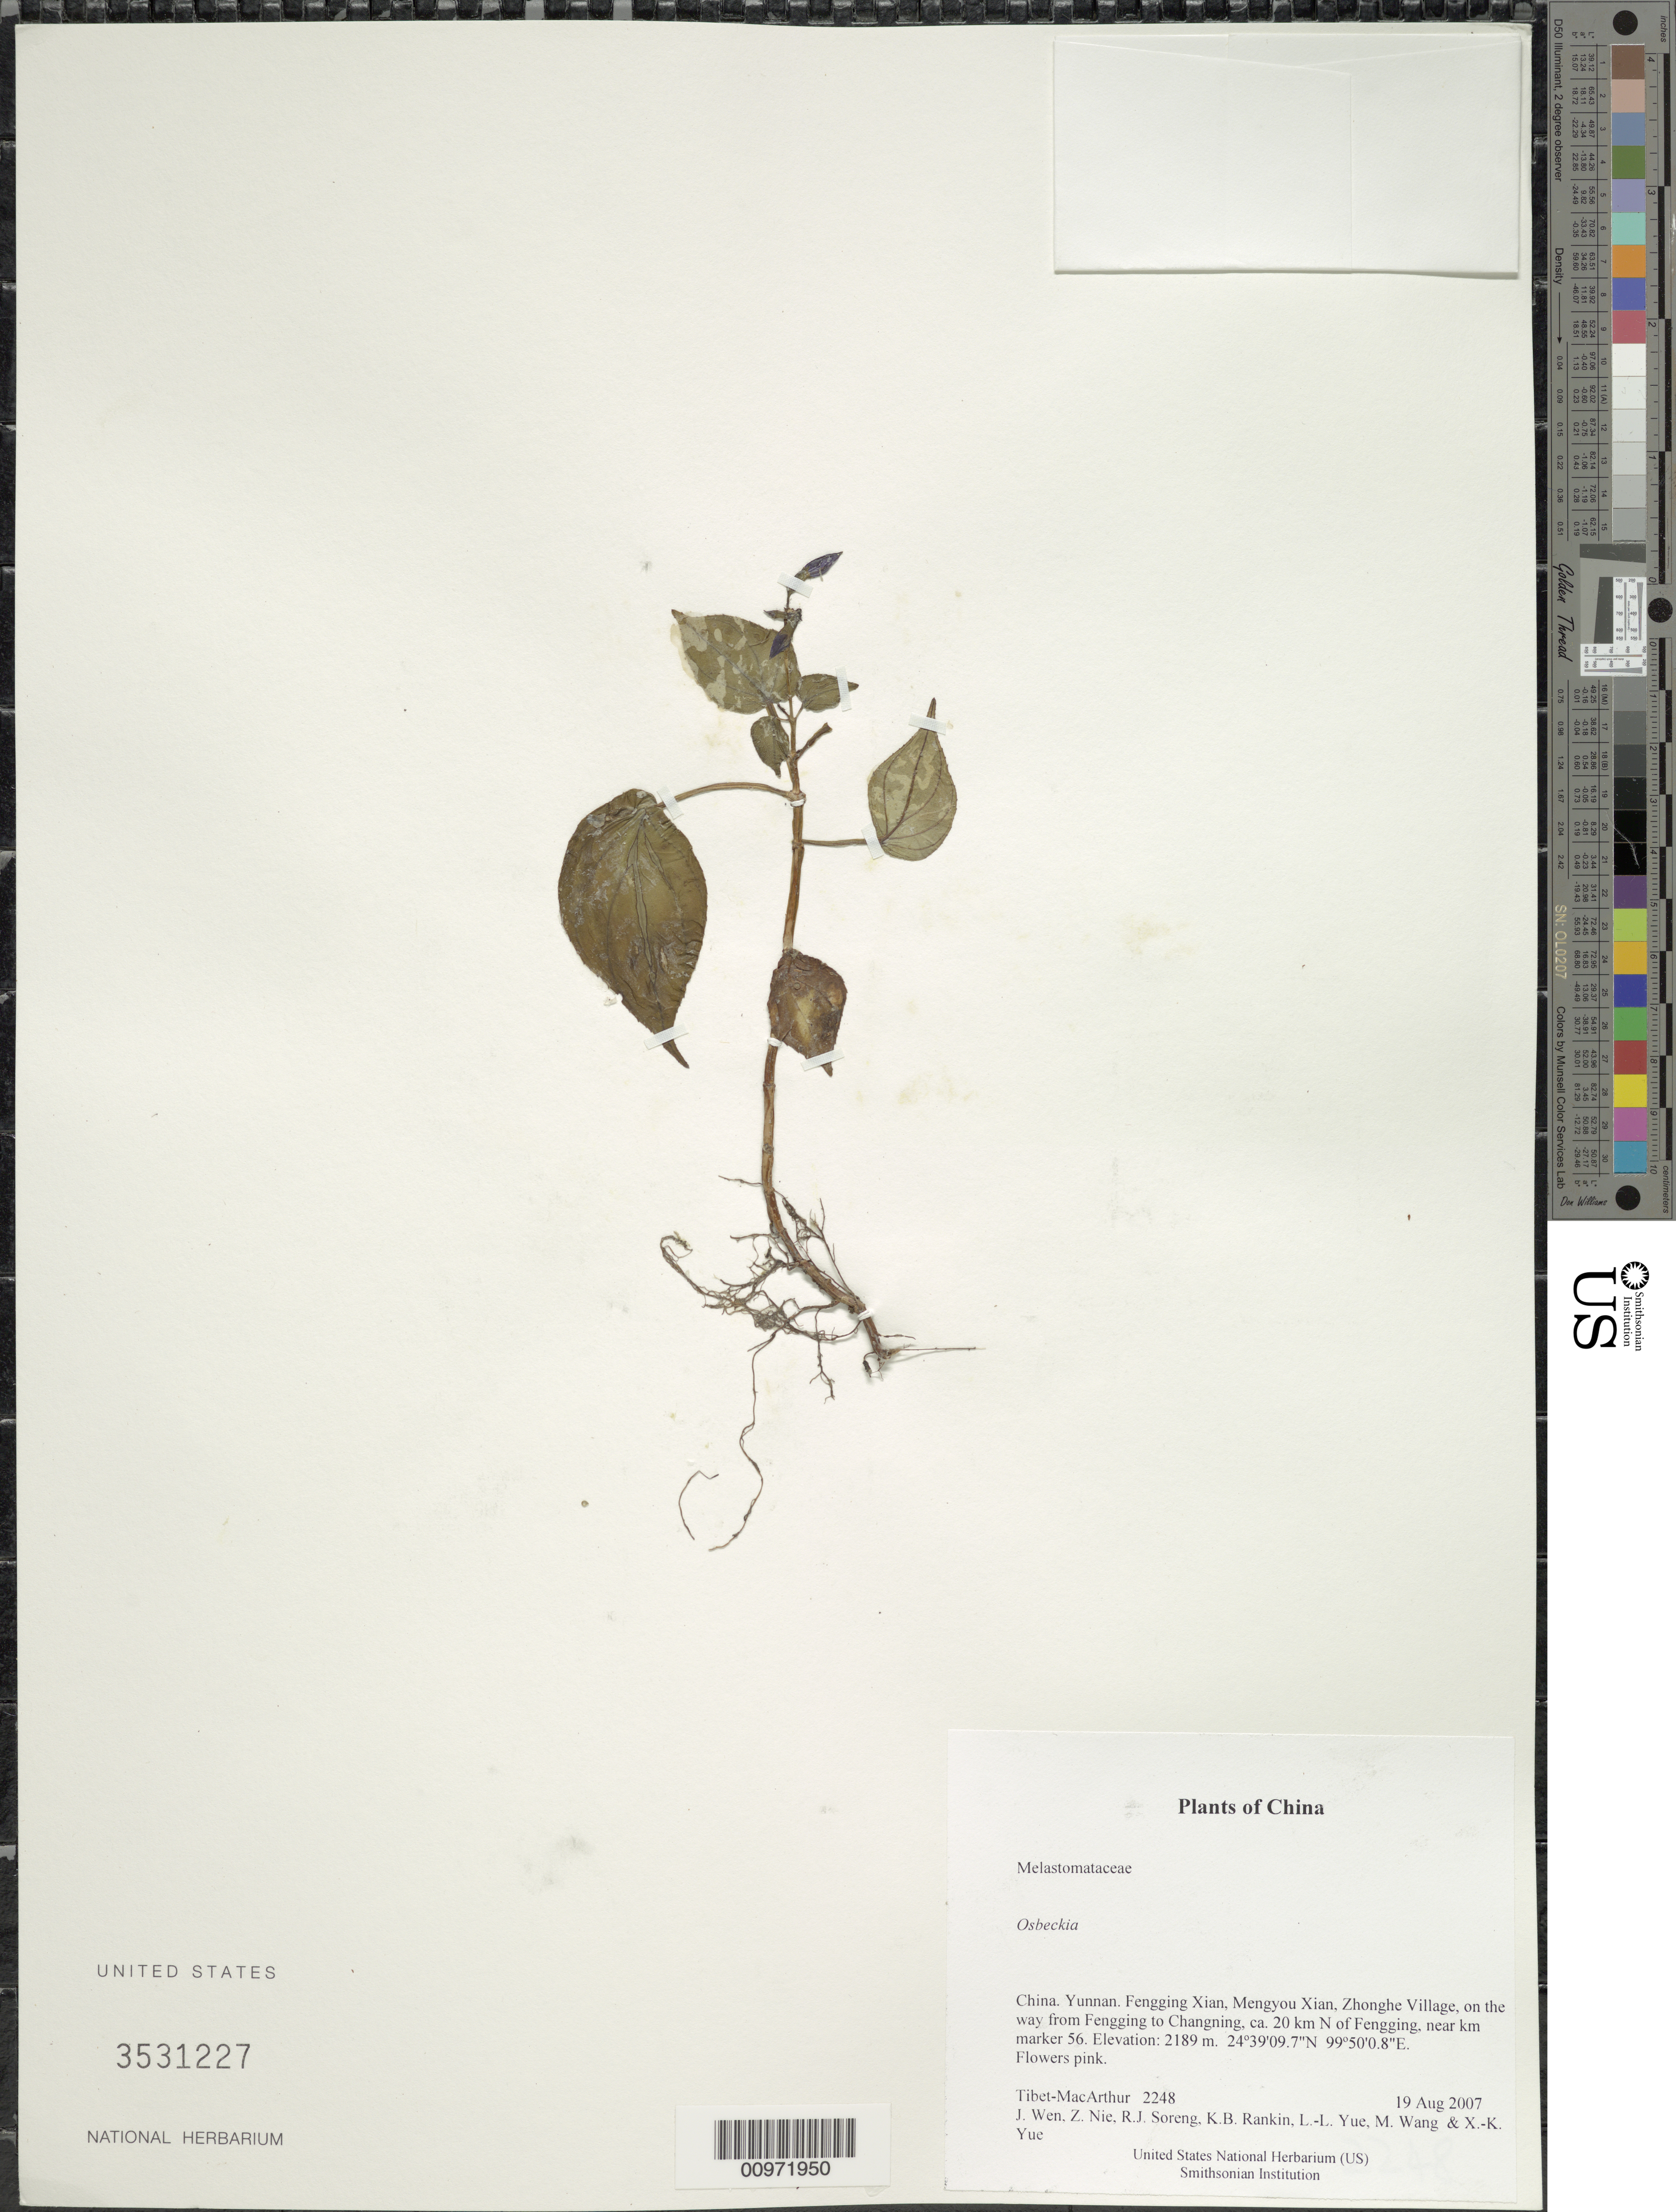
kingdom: Plantae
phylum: Tracheophyta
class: Magnoliopsida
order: Myrtales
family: Melastomataceae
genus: Osbeckia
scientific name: Osbeckia sp.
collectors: Tibet-MacArthur, J. Wen, Z. Nie, R. J. Soreng, K. Rankin, L. Yue, M. Wang & X. Yue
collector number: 2248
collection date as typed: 19 Aug 2007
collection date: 2007-08-19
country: China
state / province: Yunnan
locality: Fengging Xian, Mengyou Xian, Zhonghe Village, on the way from Fengging to Changning, ca. 20 km N of Fengging, near km marker 56.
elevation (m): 2189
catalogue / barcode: US 3531227